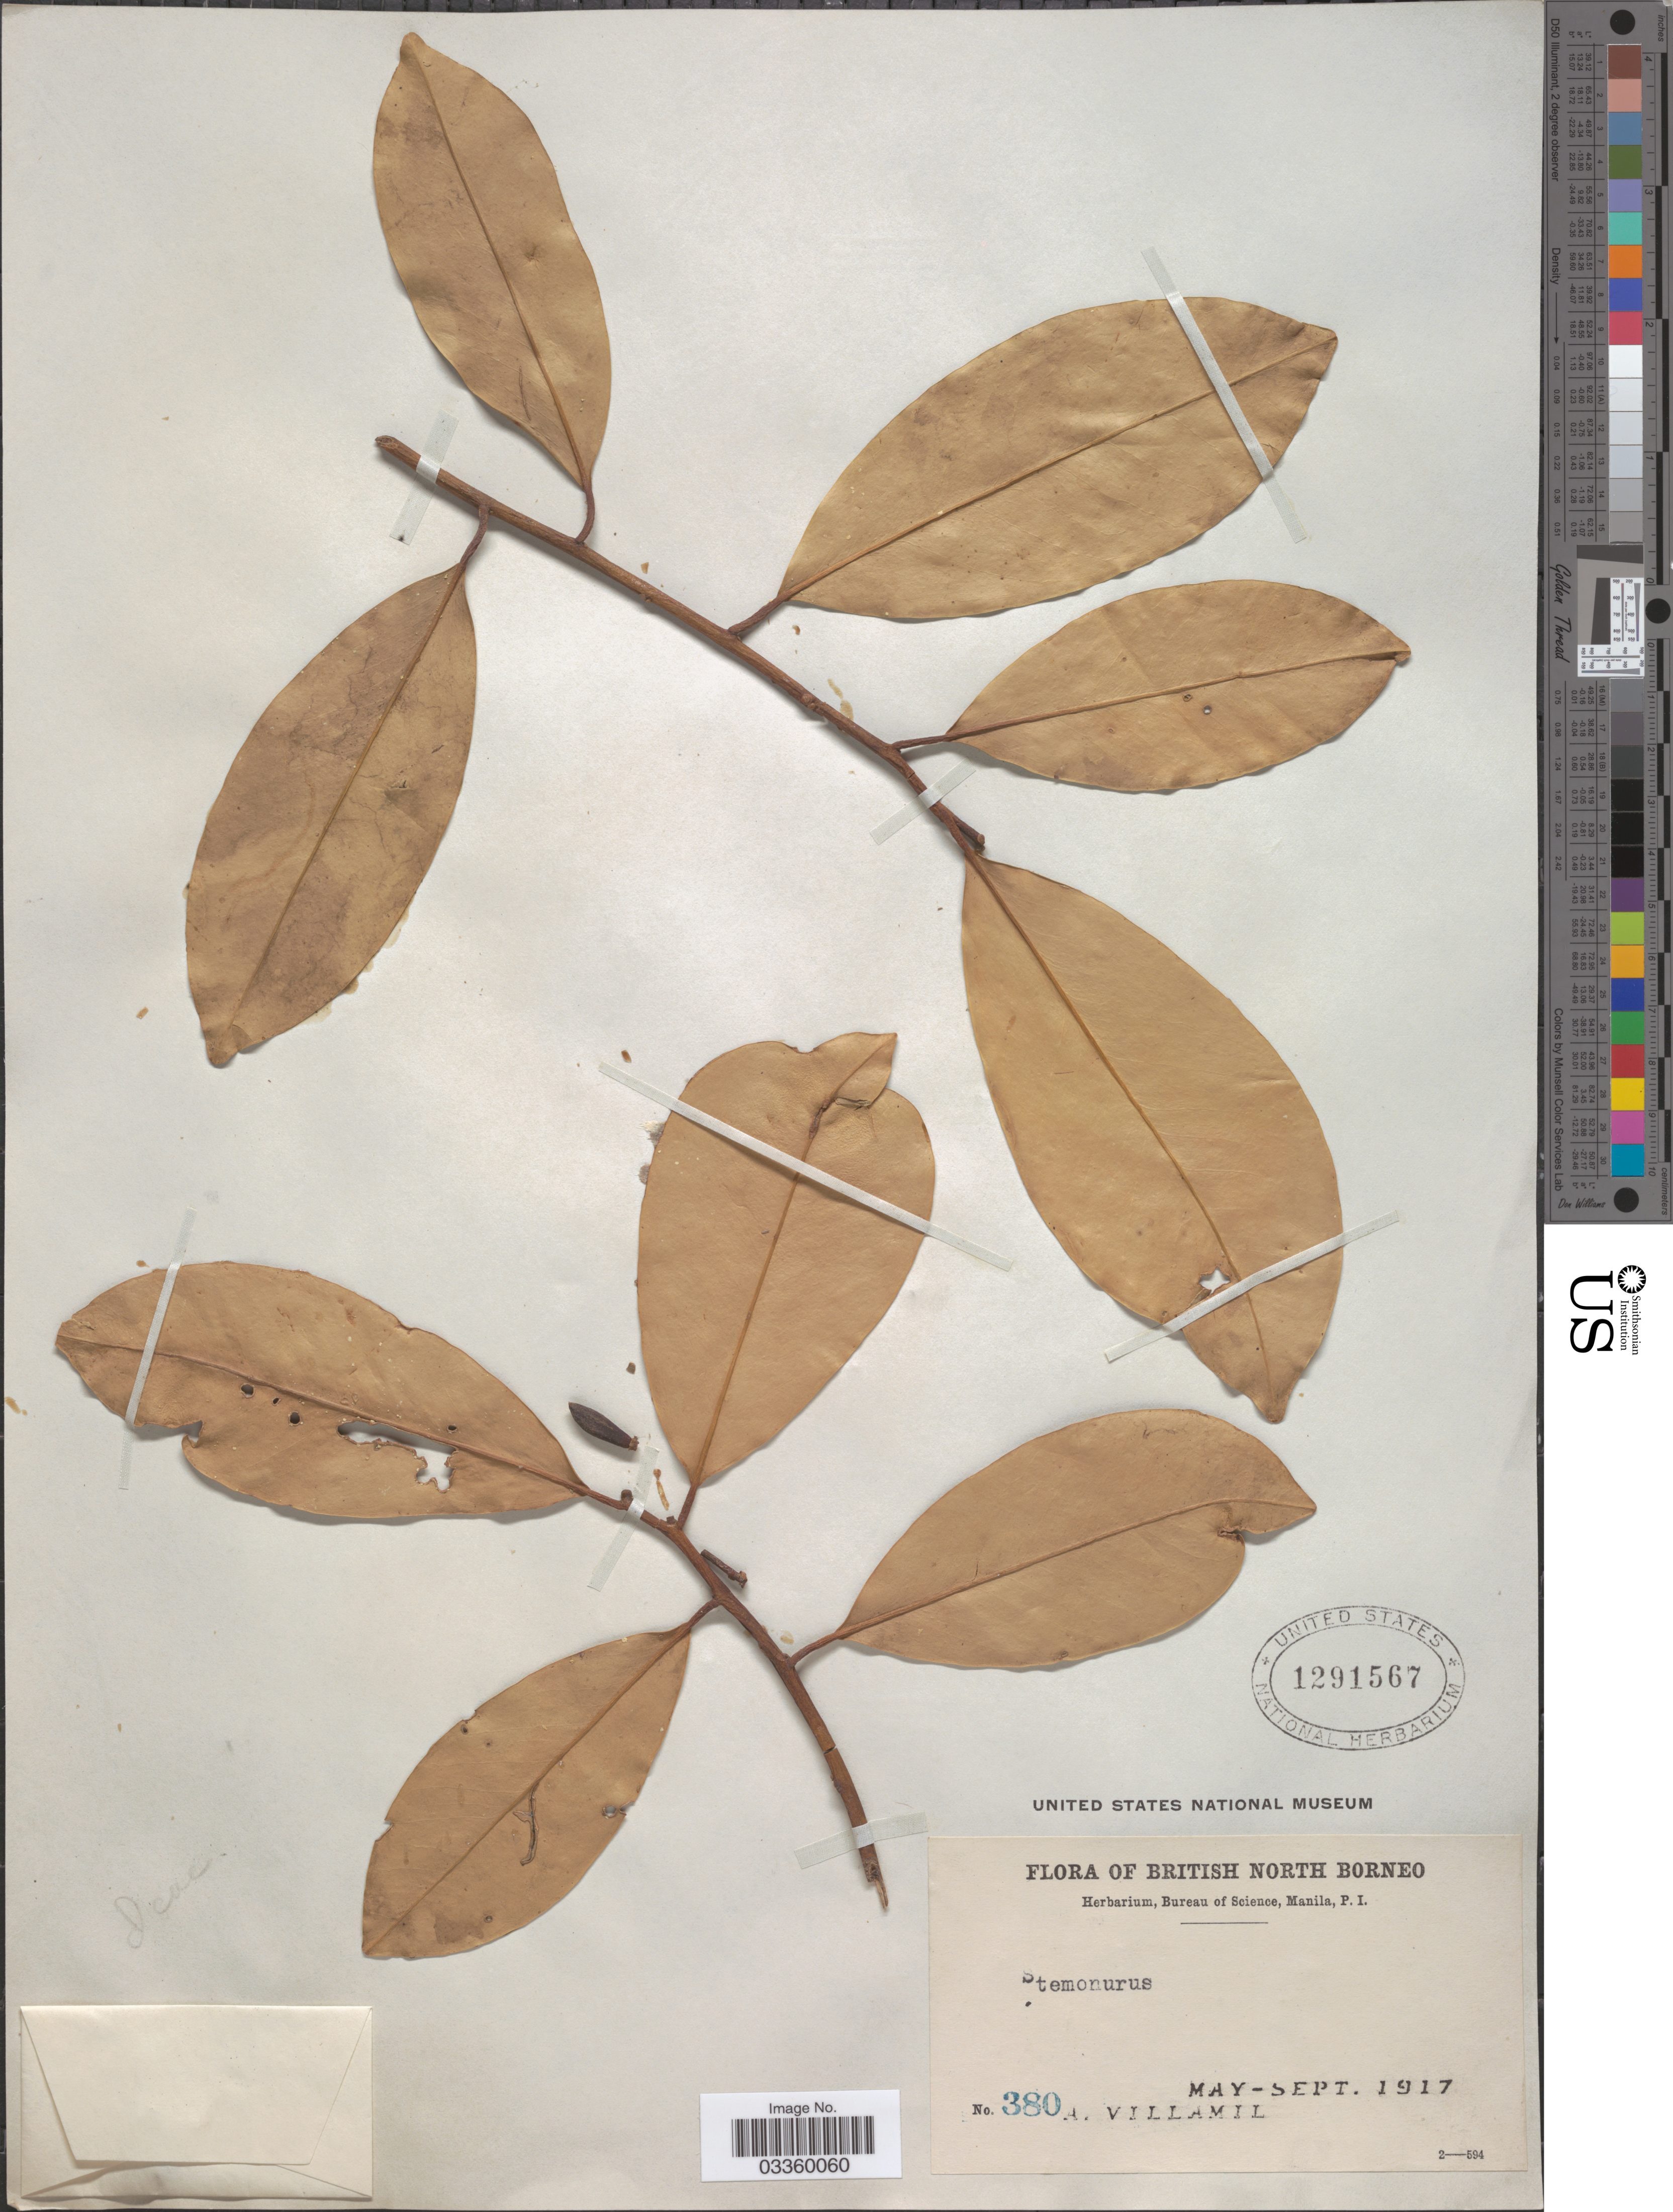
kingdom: Plantae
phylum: Tracheophyta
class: Magnoliopsida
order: Cardiopteridales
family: Stemonuraceae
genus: Stemonurus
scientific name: Stemonurus sp.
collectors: A. Villamil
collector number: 380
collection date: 1917-05/1917-09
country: Malaysia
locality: British North Borneo.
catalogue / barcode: US 1291567